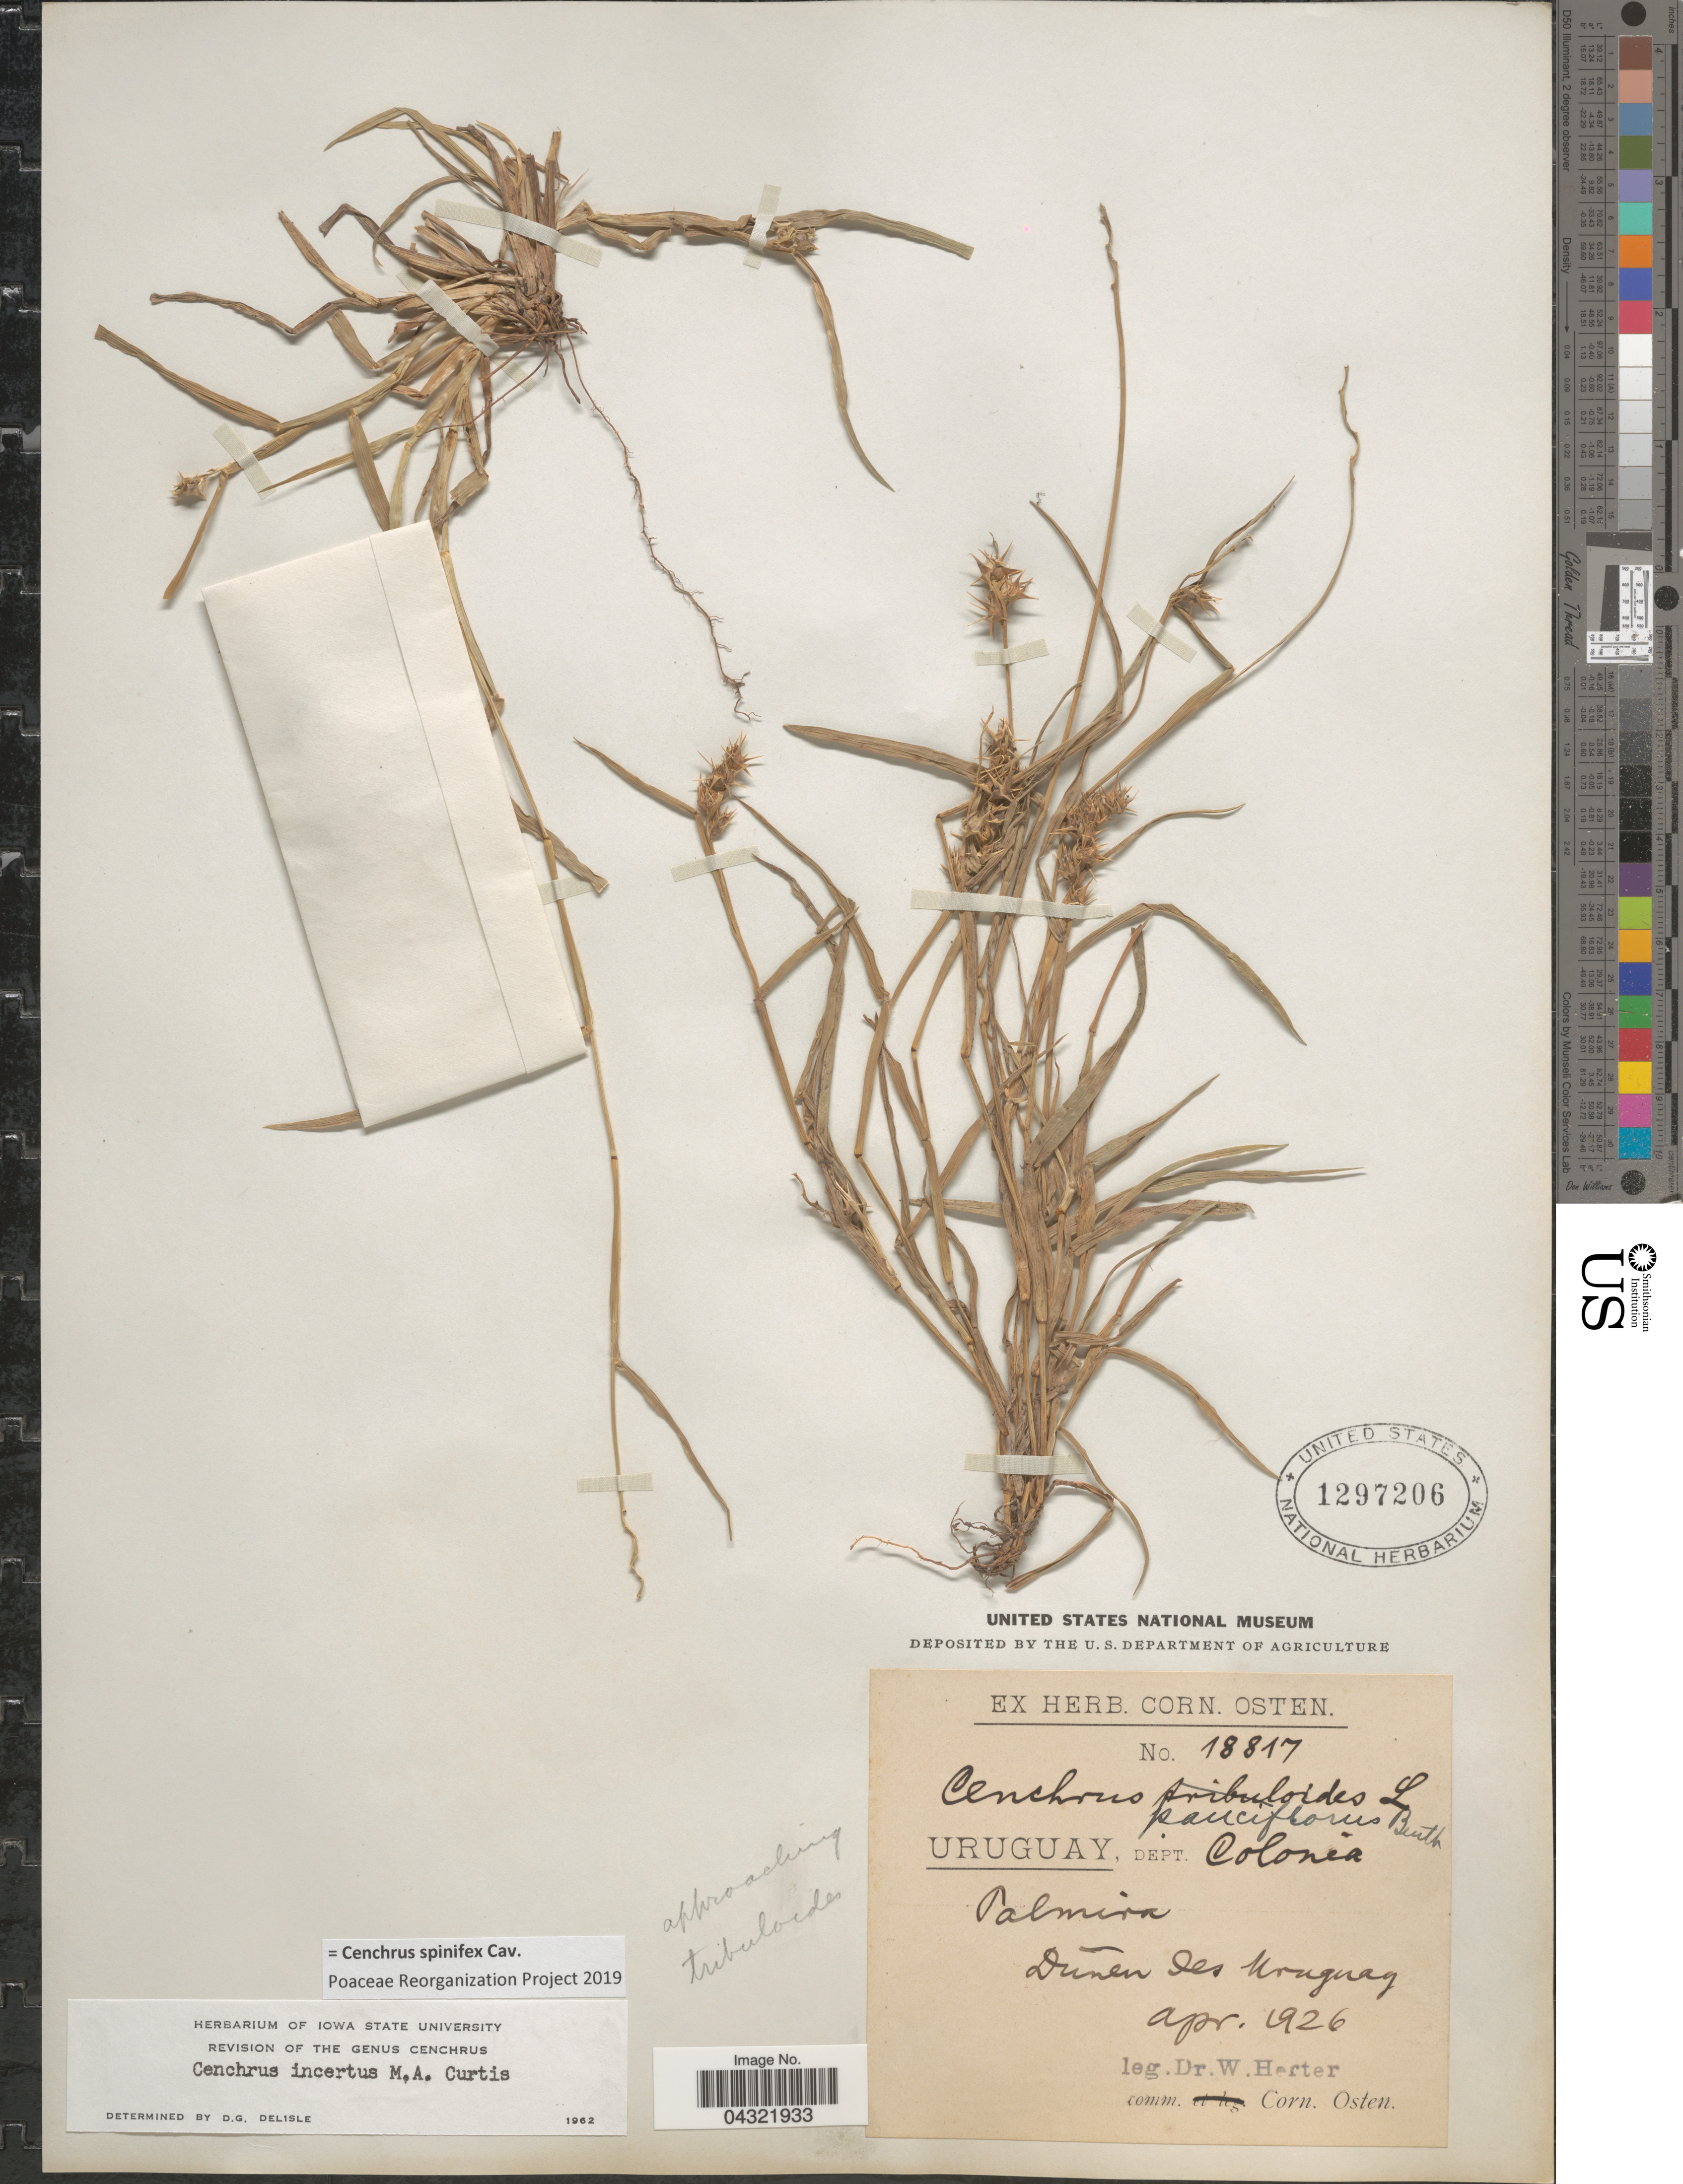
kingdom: Plantae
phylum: Tracheophyta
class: Liliopsida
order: Poales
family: Poaceae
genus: Cenchrus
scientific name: Cenchrus spinifex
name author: Cav.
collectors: W. G. Herter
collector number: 18817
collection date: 1926-04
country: Uruguay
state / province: Colonia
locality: Dept. Colonia. Palmira. Duñen des Uruguay.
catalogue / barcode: US 1297206